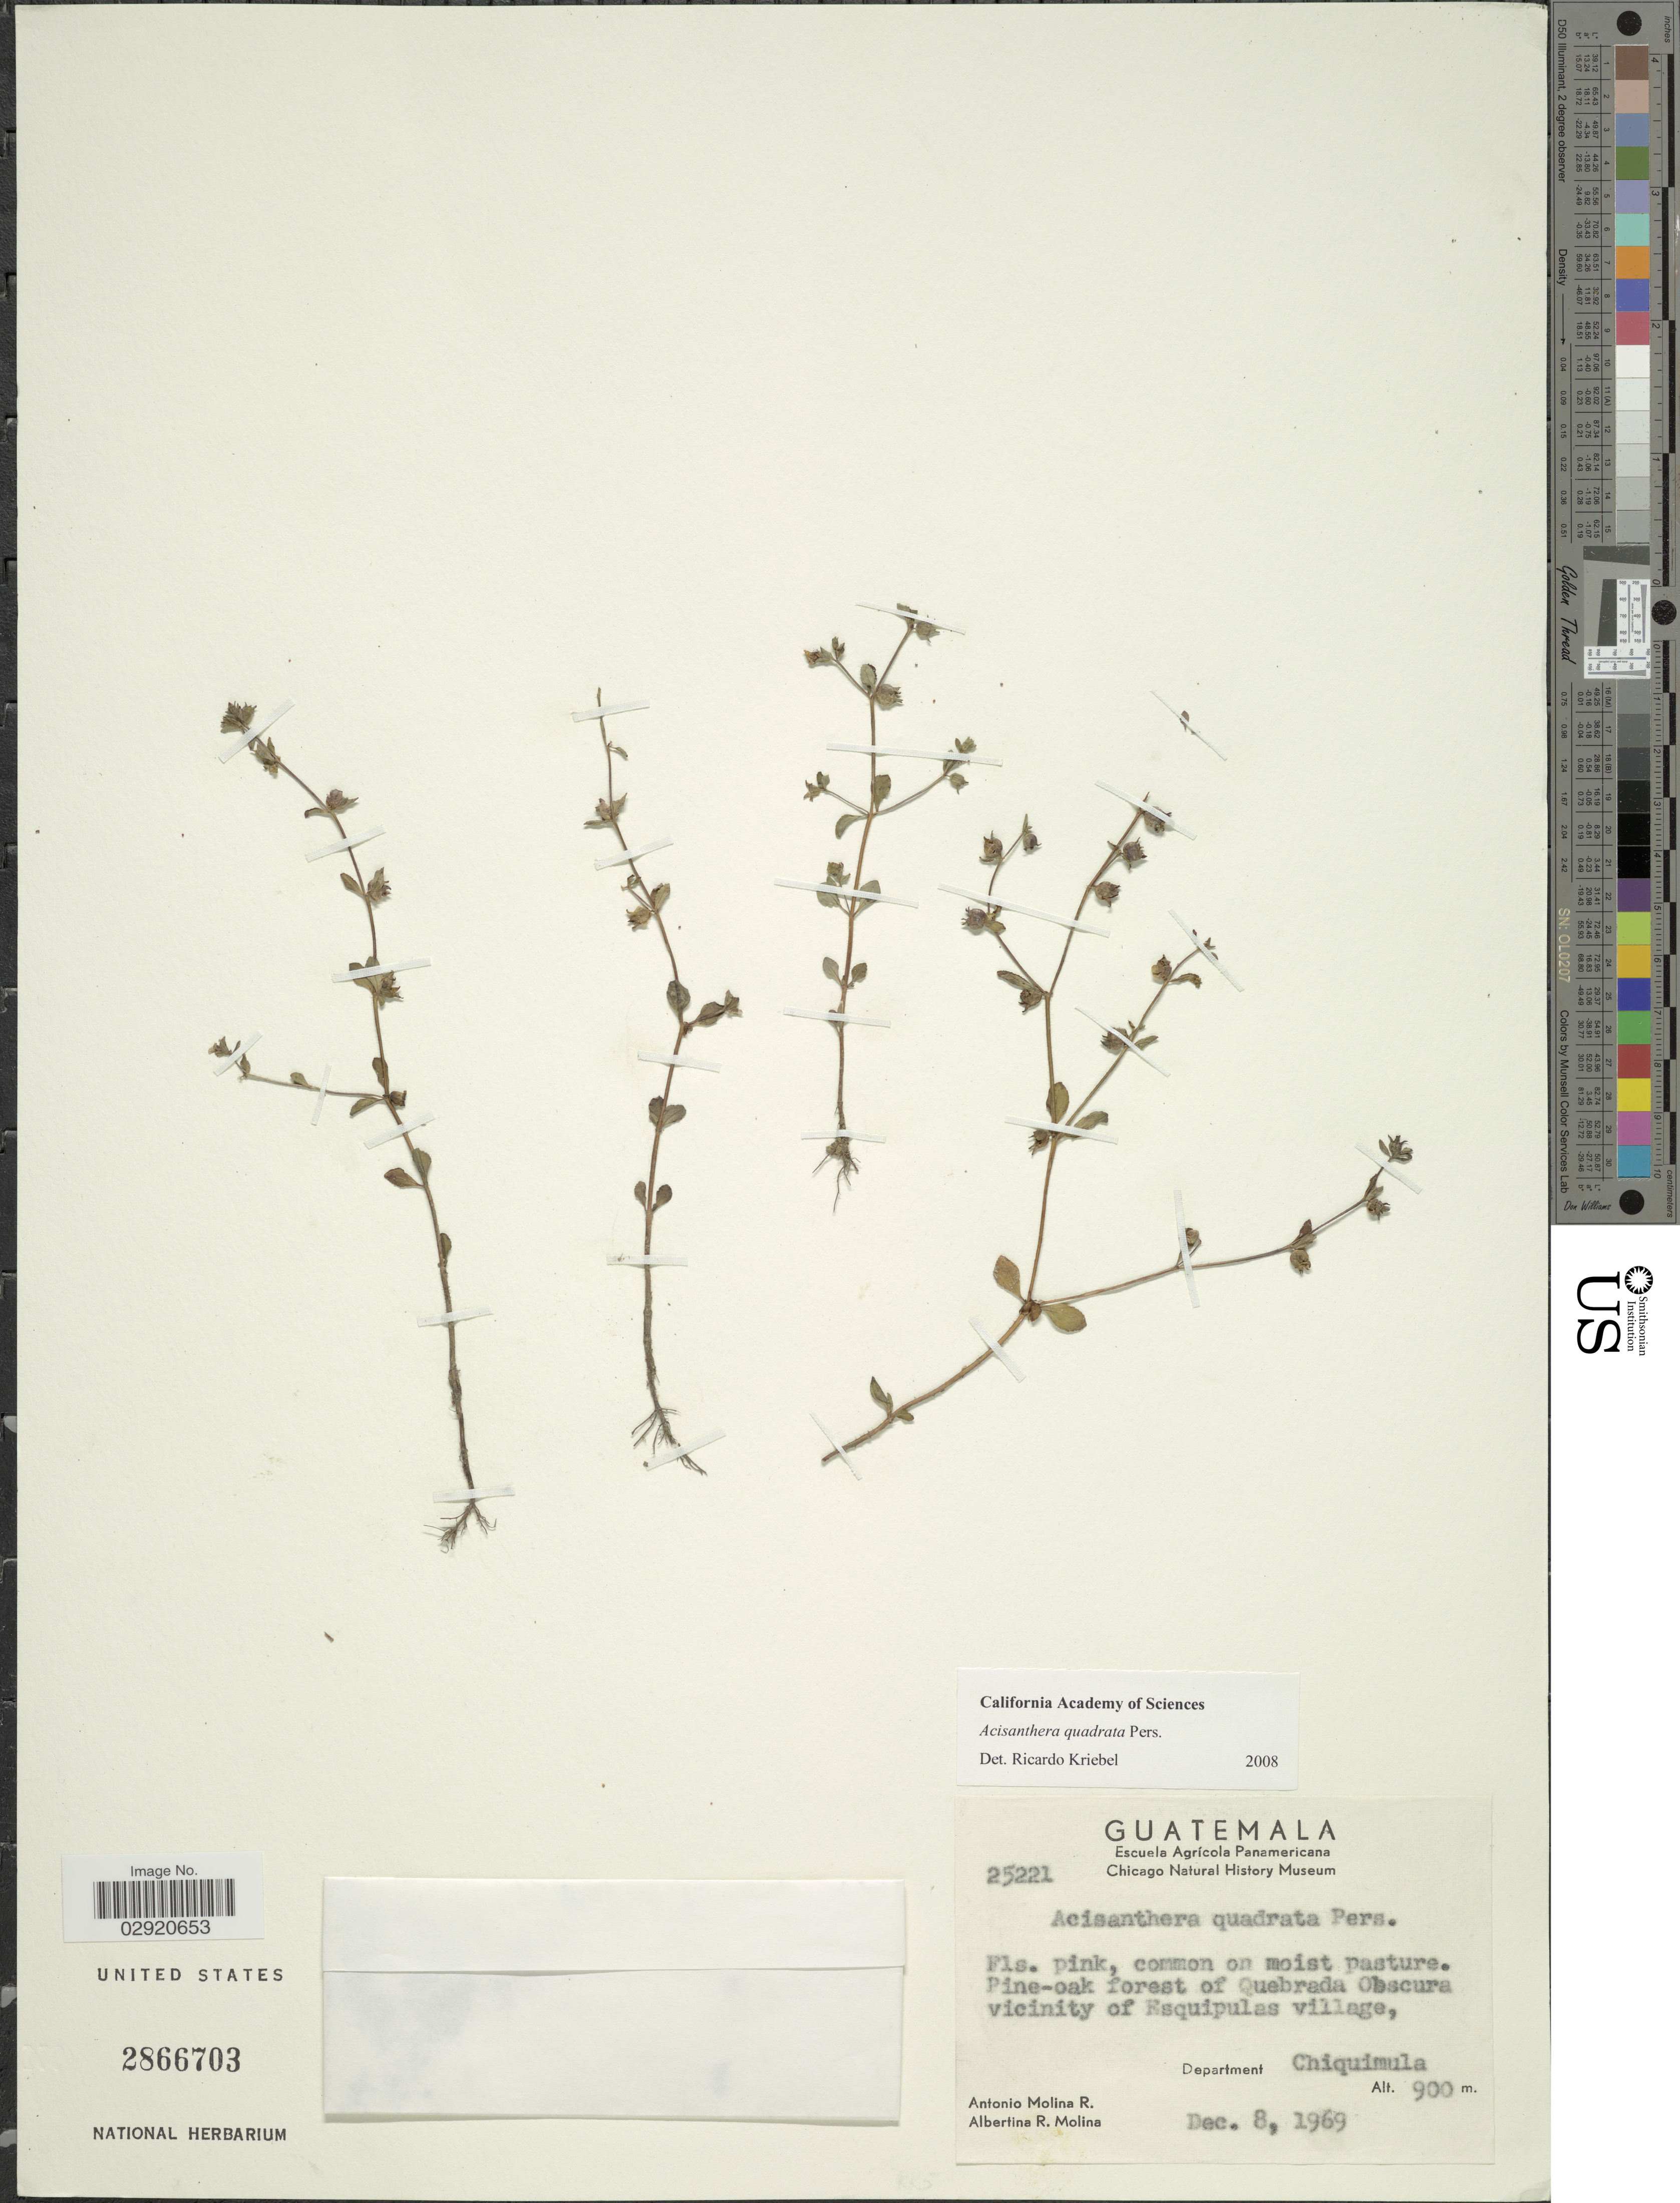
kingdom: Plantae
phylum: Tracheophyta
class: Magnoliopsida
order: Myrtales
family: Melastomataceae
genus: Acisanthera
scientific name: Acisanthera erecta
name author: Gleason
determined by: Nunes da Silva, Diego, (RB), Jardim Botanico do Rio de Janeiro - Herbario (BRAZIL)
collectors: A. Molina R. & A. R. Molina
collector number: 25221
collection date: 1969-12-08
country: Guatemala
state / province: Chiquimula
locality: Quebrada Obscura vicinity of Esquipulas village, Department Chiquimula.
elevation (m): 900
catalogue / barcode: US 2866703